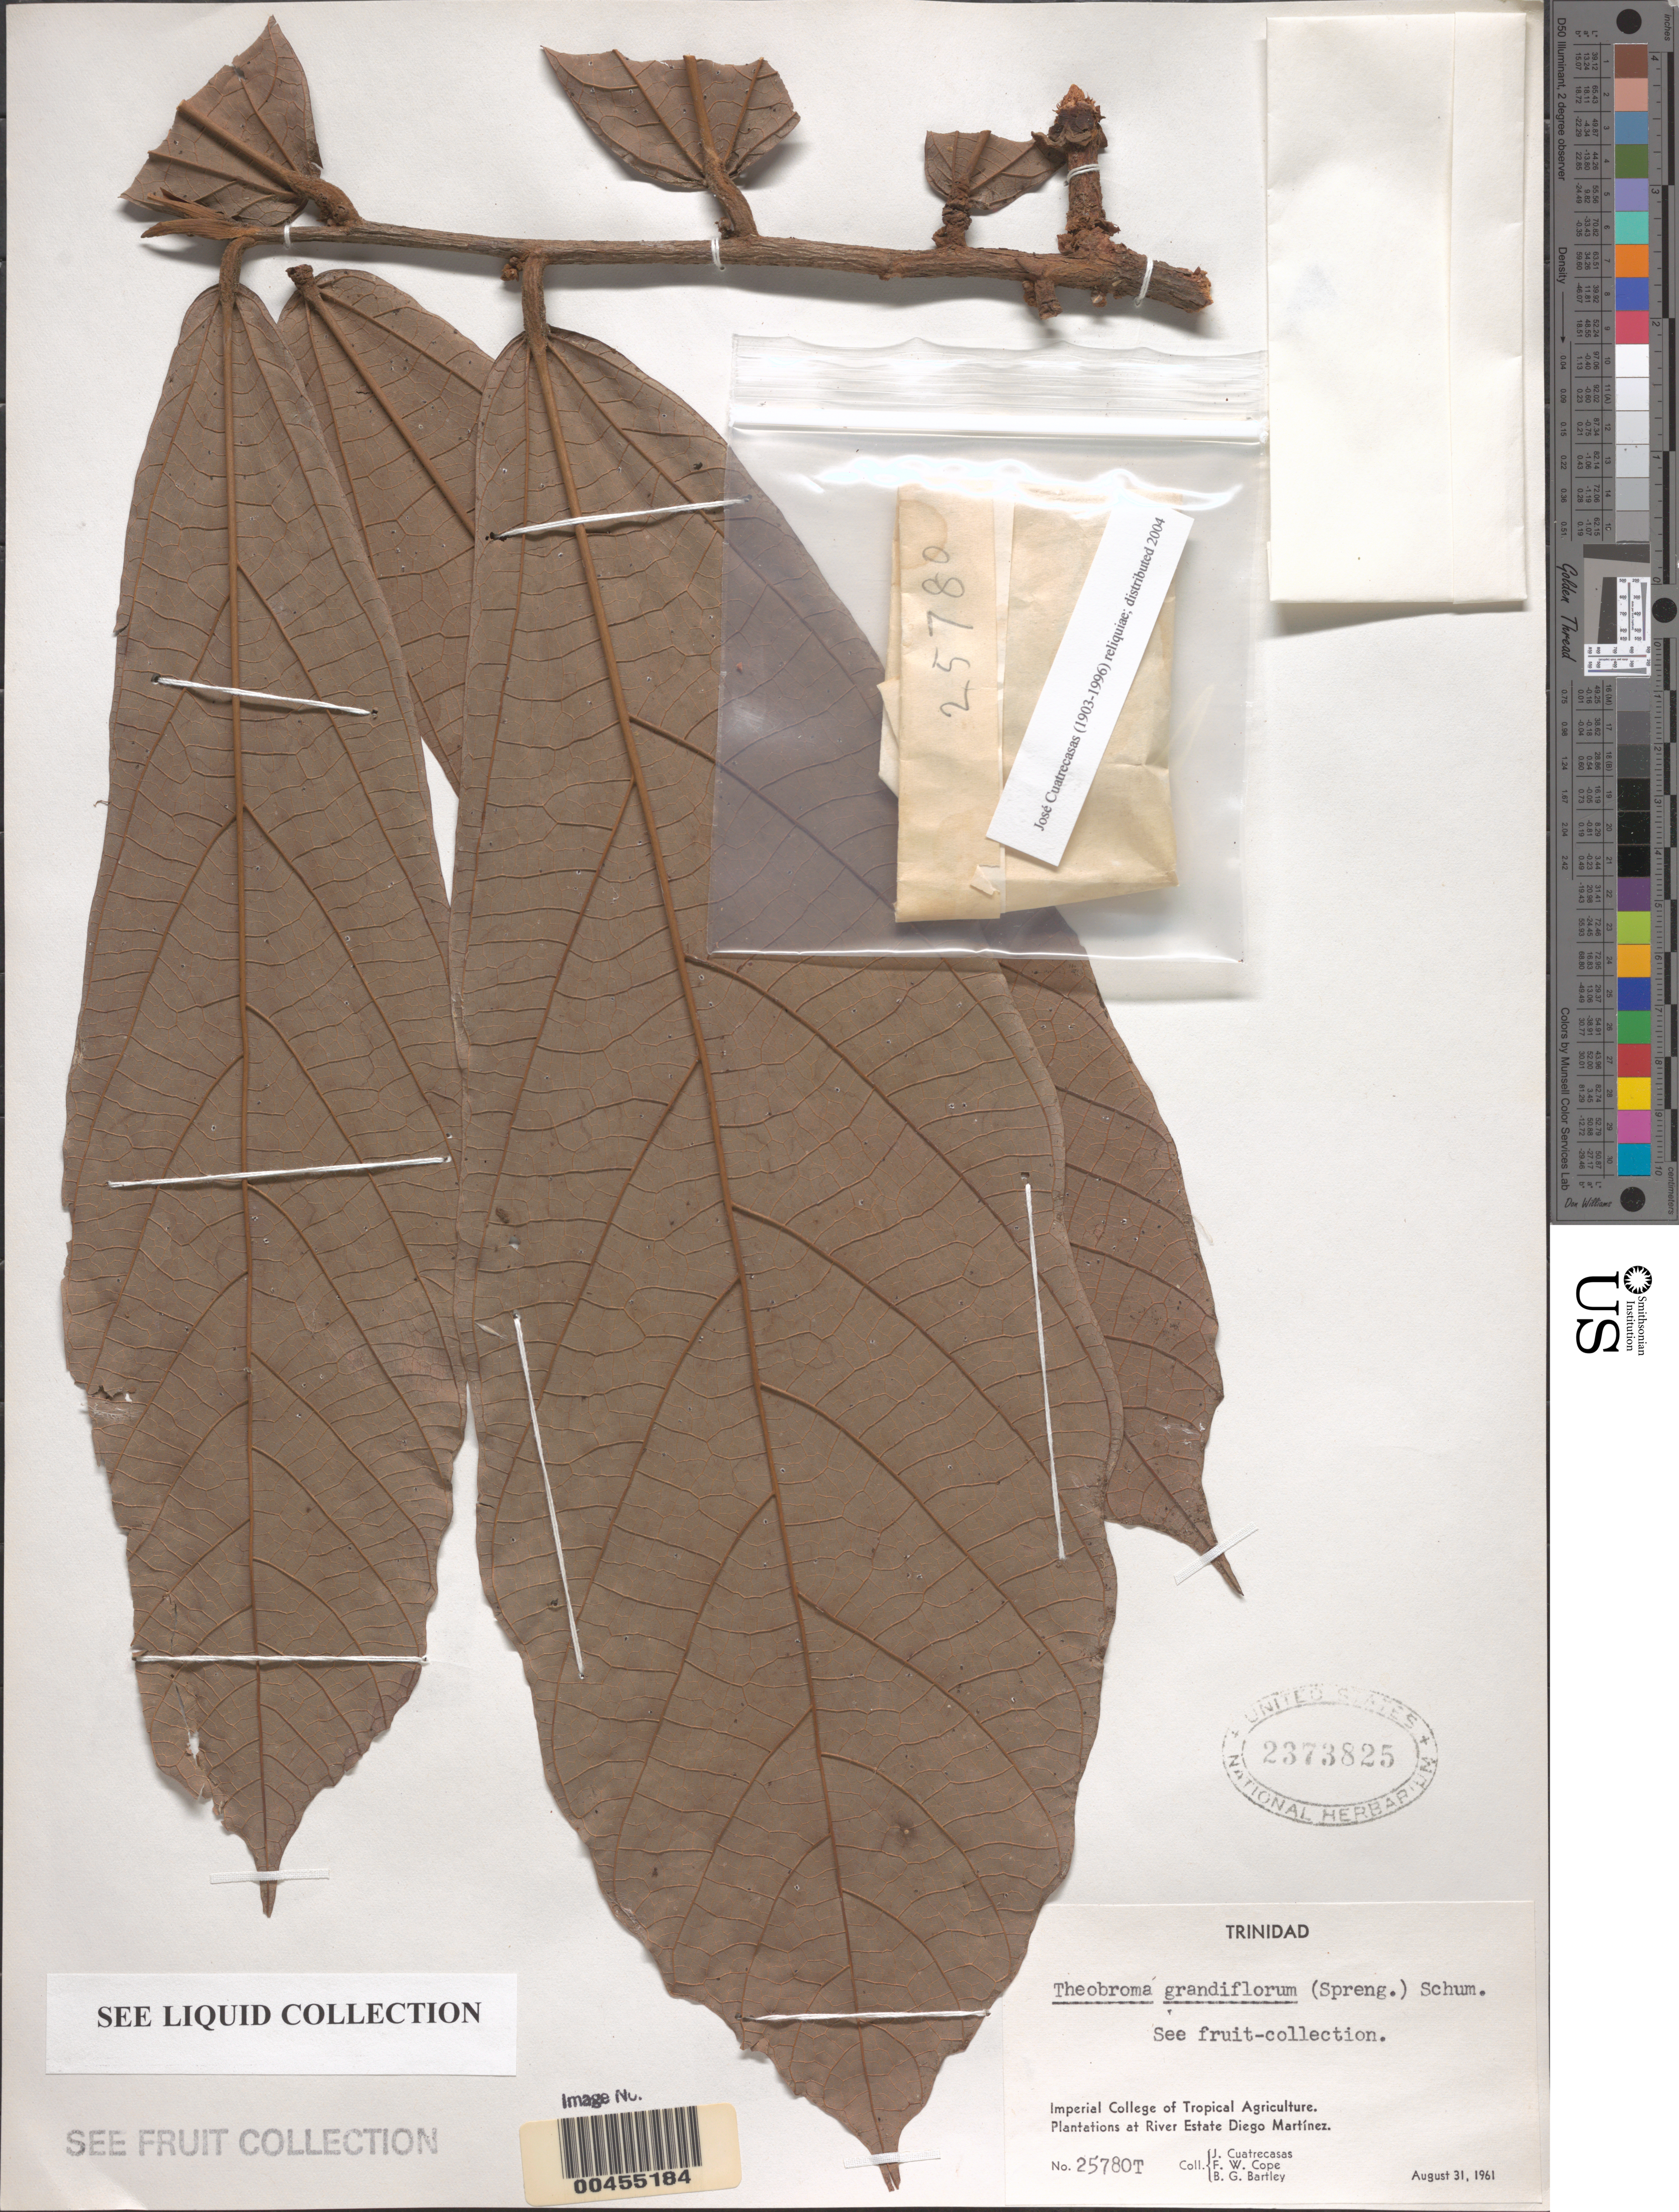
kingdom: Plantae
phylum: Tracheophyta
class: Magnoliopsida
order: Malvales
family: Malvaceae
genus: Theobroma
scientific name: Theobroma grandiflorum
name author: (Willd. ex Spreng.) K. Schum.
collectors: J. Cuatrecasas, F. Cope & B. Bartley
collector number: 25780T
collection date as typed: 31 Aug 1961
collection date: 1961-08-31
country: Trinidad and Tobago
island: Trinidad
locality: Imperial College of Tropical Agriculture. Plantations at River Estate Diego Martínez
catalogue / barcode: US 2373825